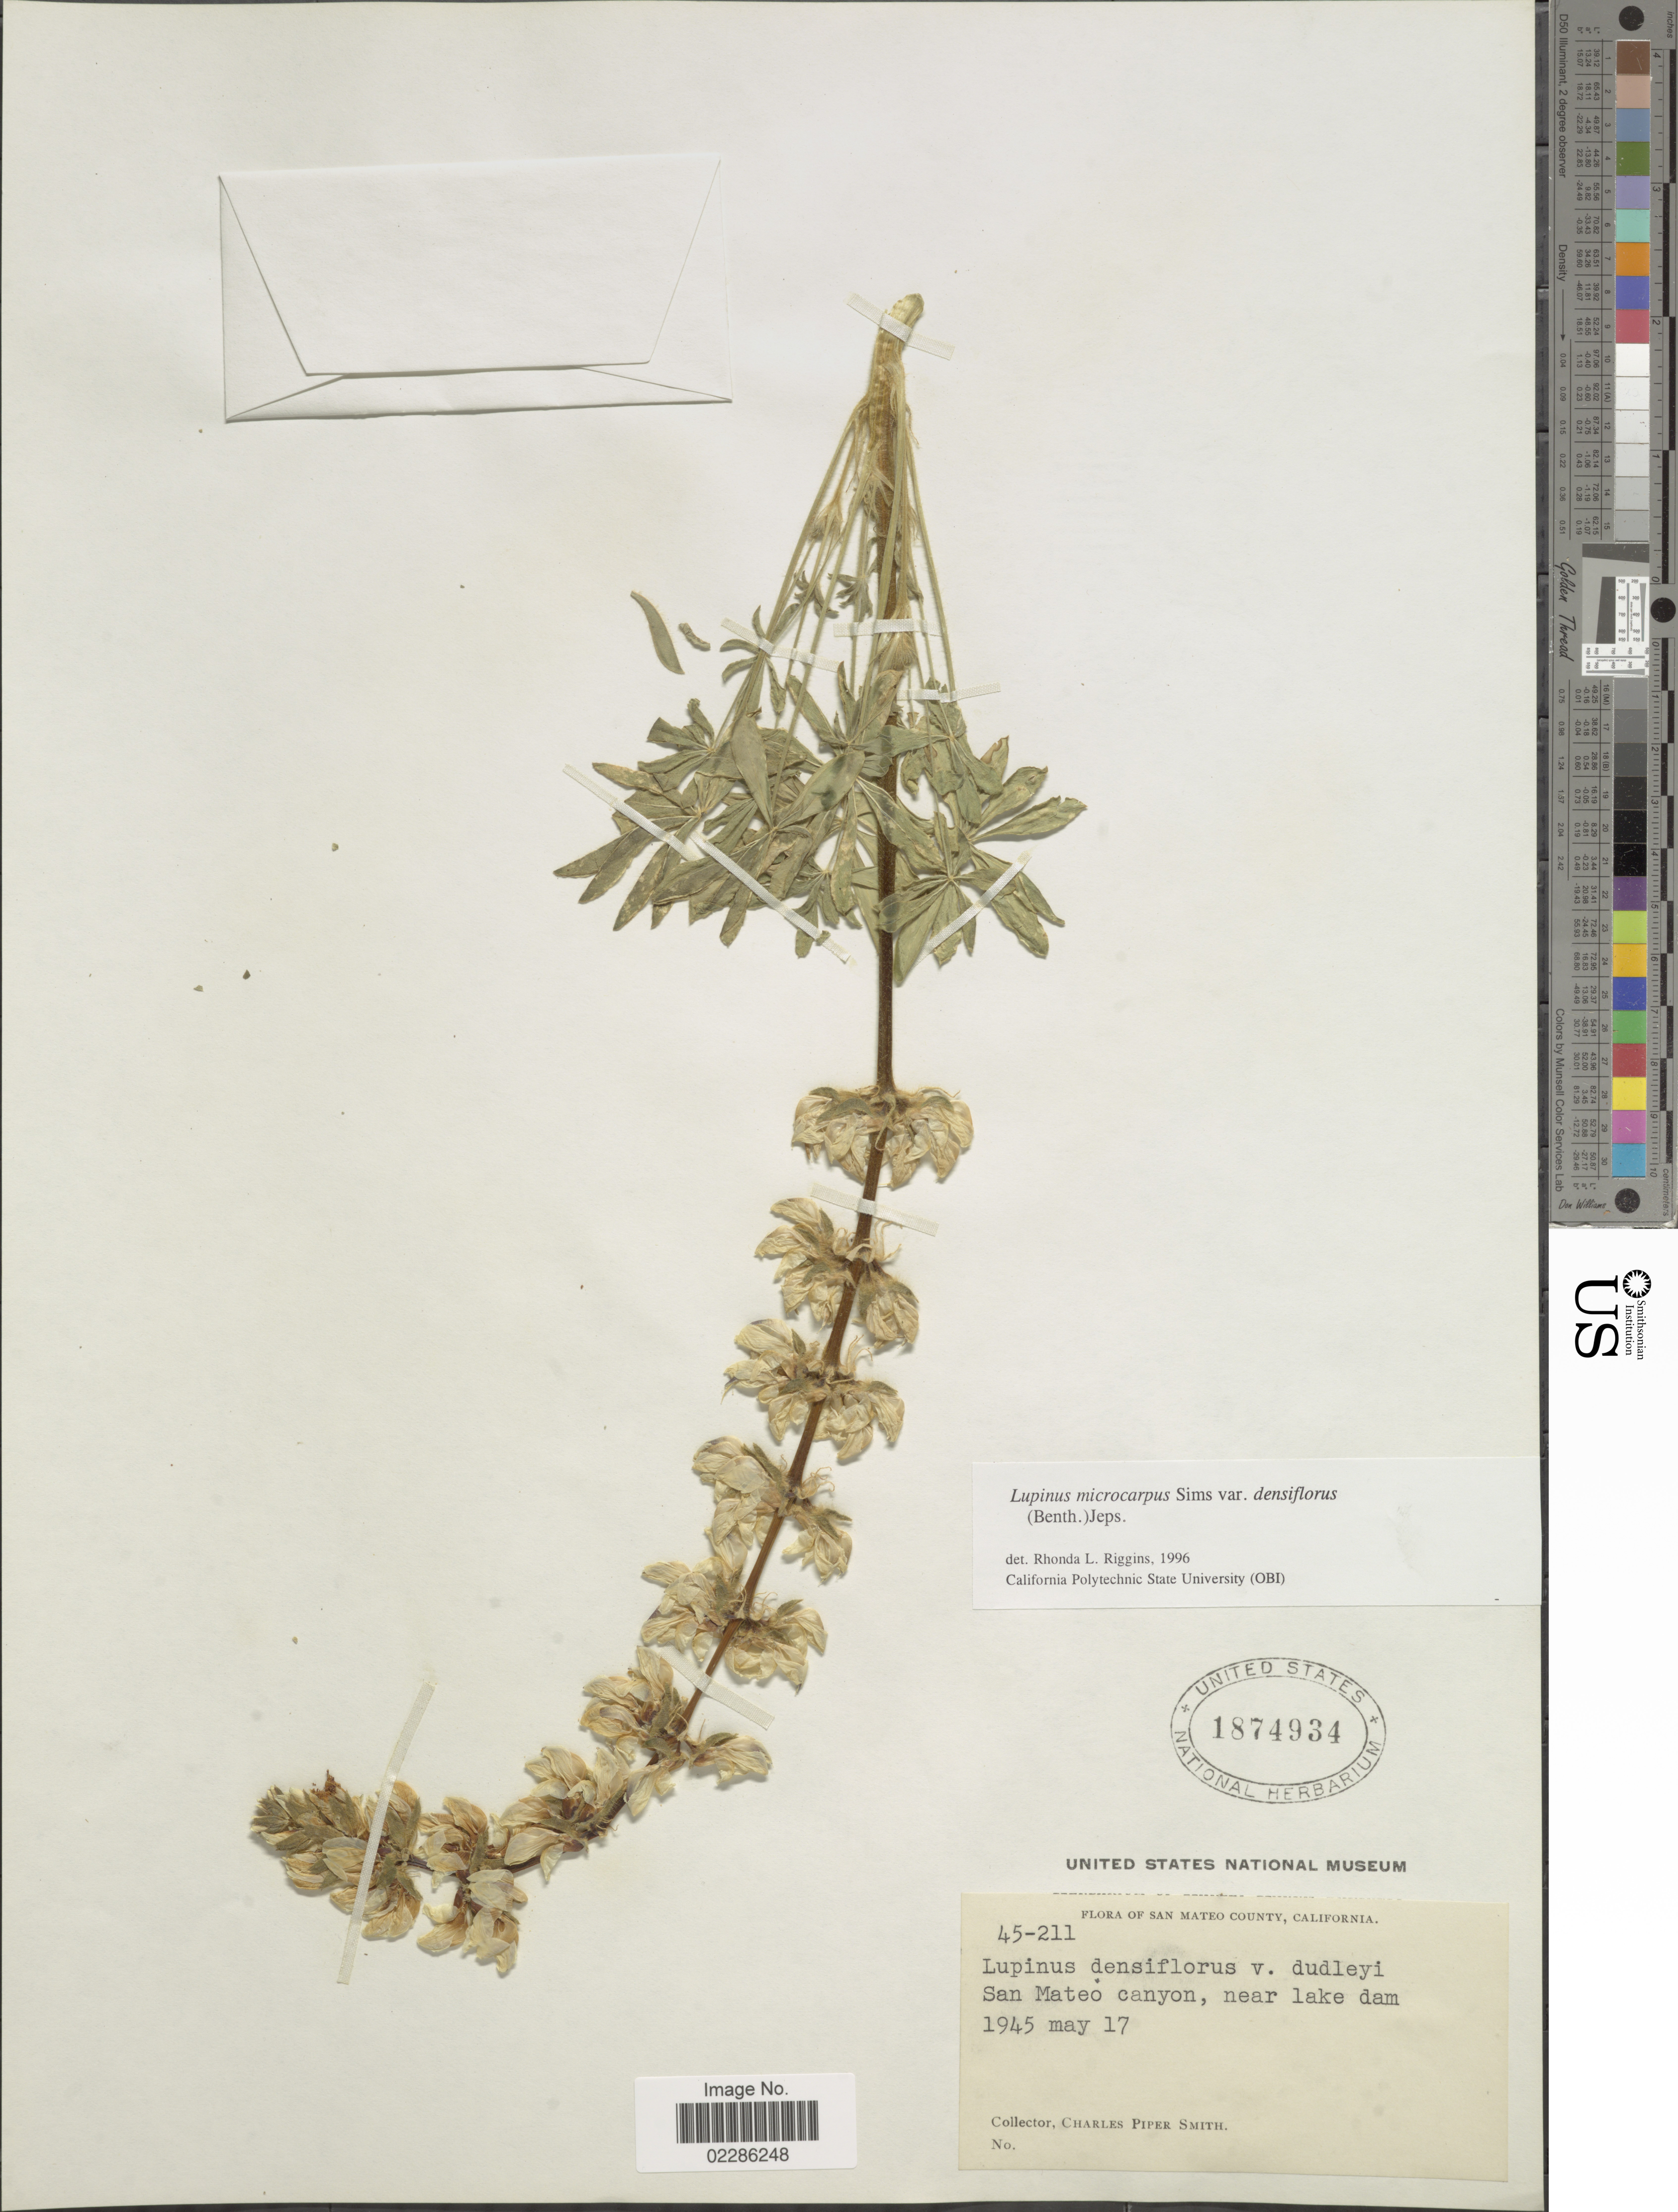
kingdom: Plantae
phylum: Tracheophyta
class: Magnoliopsida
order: Fabales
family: Fabaceae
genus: Lupinus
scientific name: Lupinus microcarpus var. densiflorus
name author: (Benth.) Jeps.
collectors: C. P. Smith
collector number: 45-211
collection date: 1945-05-17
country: United States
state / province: California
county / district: San Mateo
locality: San Mateo County, San Mateo canyon, near lake dam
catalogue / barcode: US 1874934